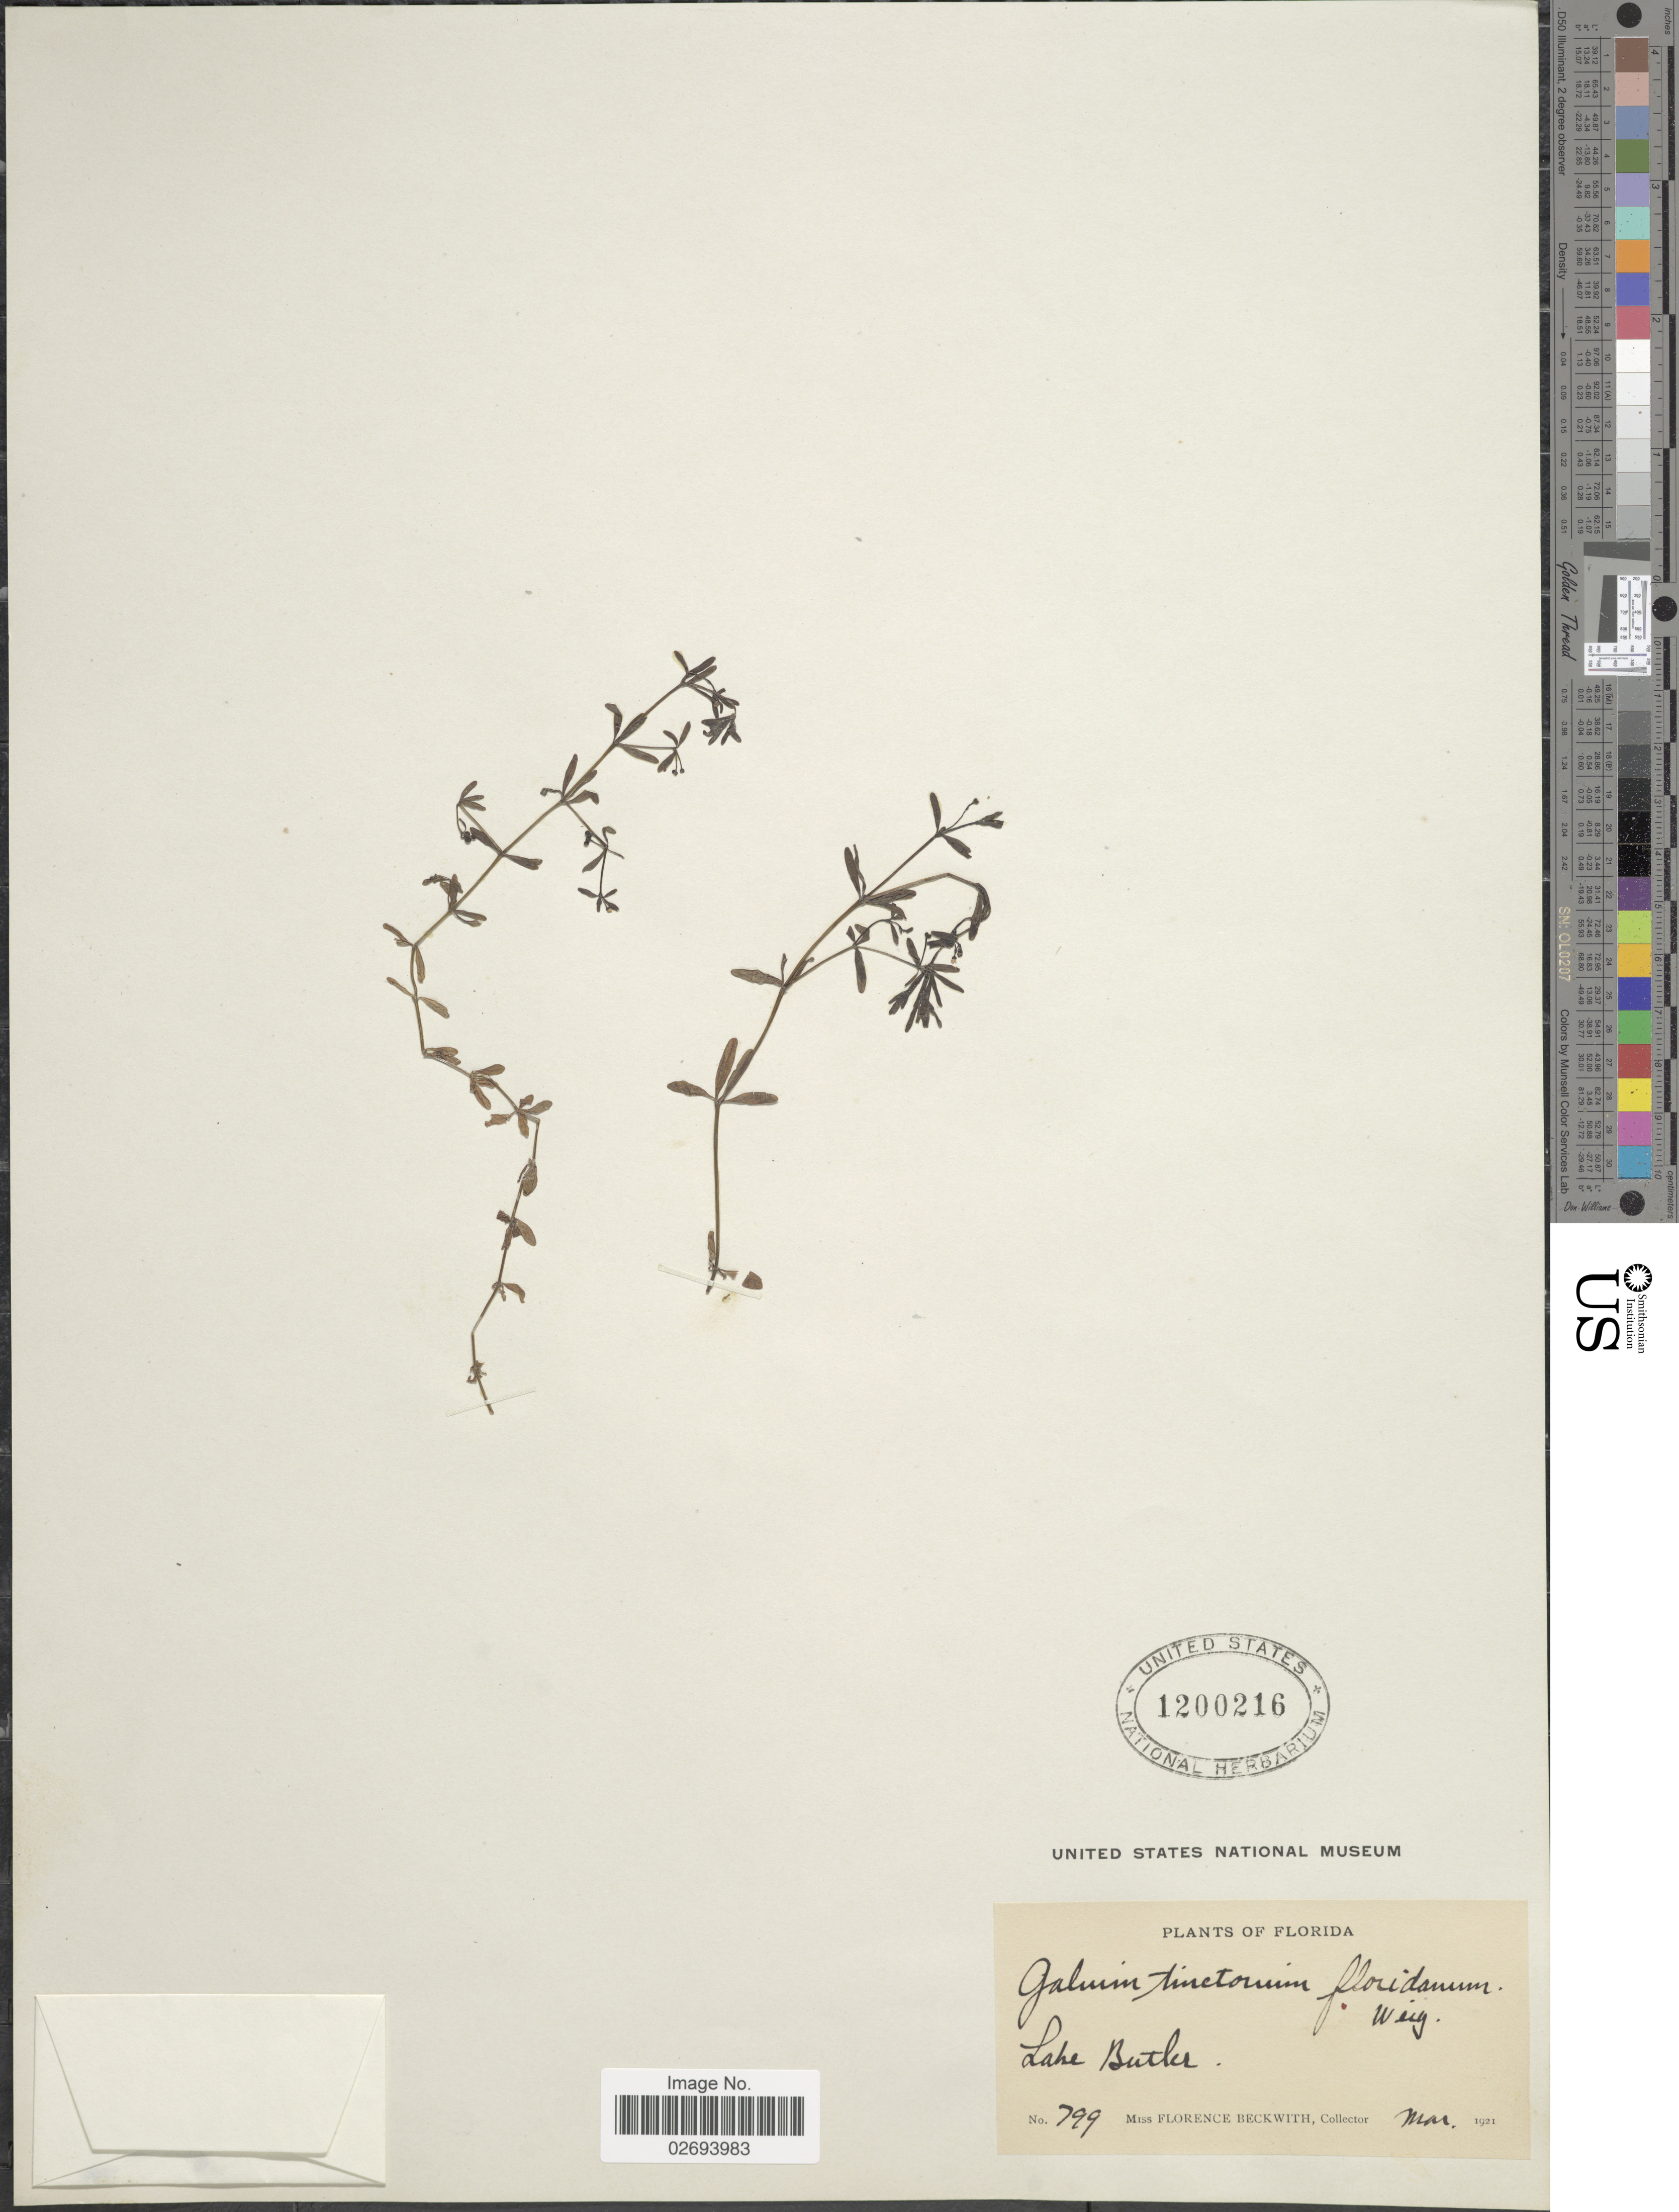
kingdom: Plantae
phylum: Tracheophyta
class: Magnoliopsida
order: Gentianales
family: Rubiaceae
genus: Galium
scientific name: Galium tinctorium var. floridanum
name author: Wiegand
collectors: F. Beckwith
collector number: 799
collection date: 1921-03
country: United States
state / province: Florida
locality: Lake Butler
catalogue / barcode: US 1200216